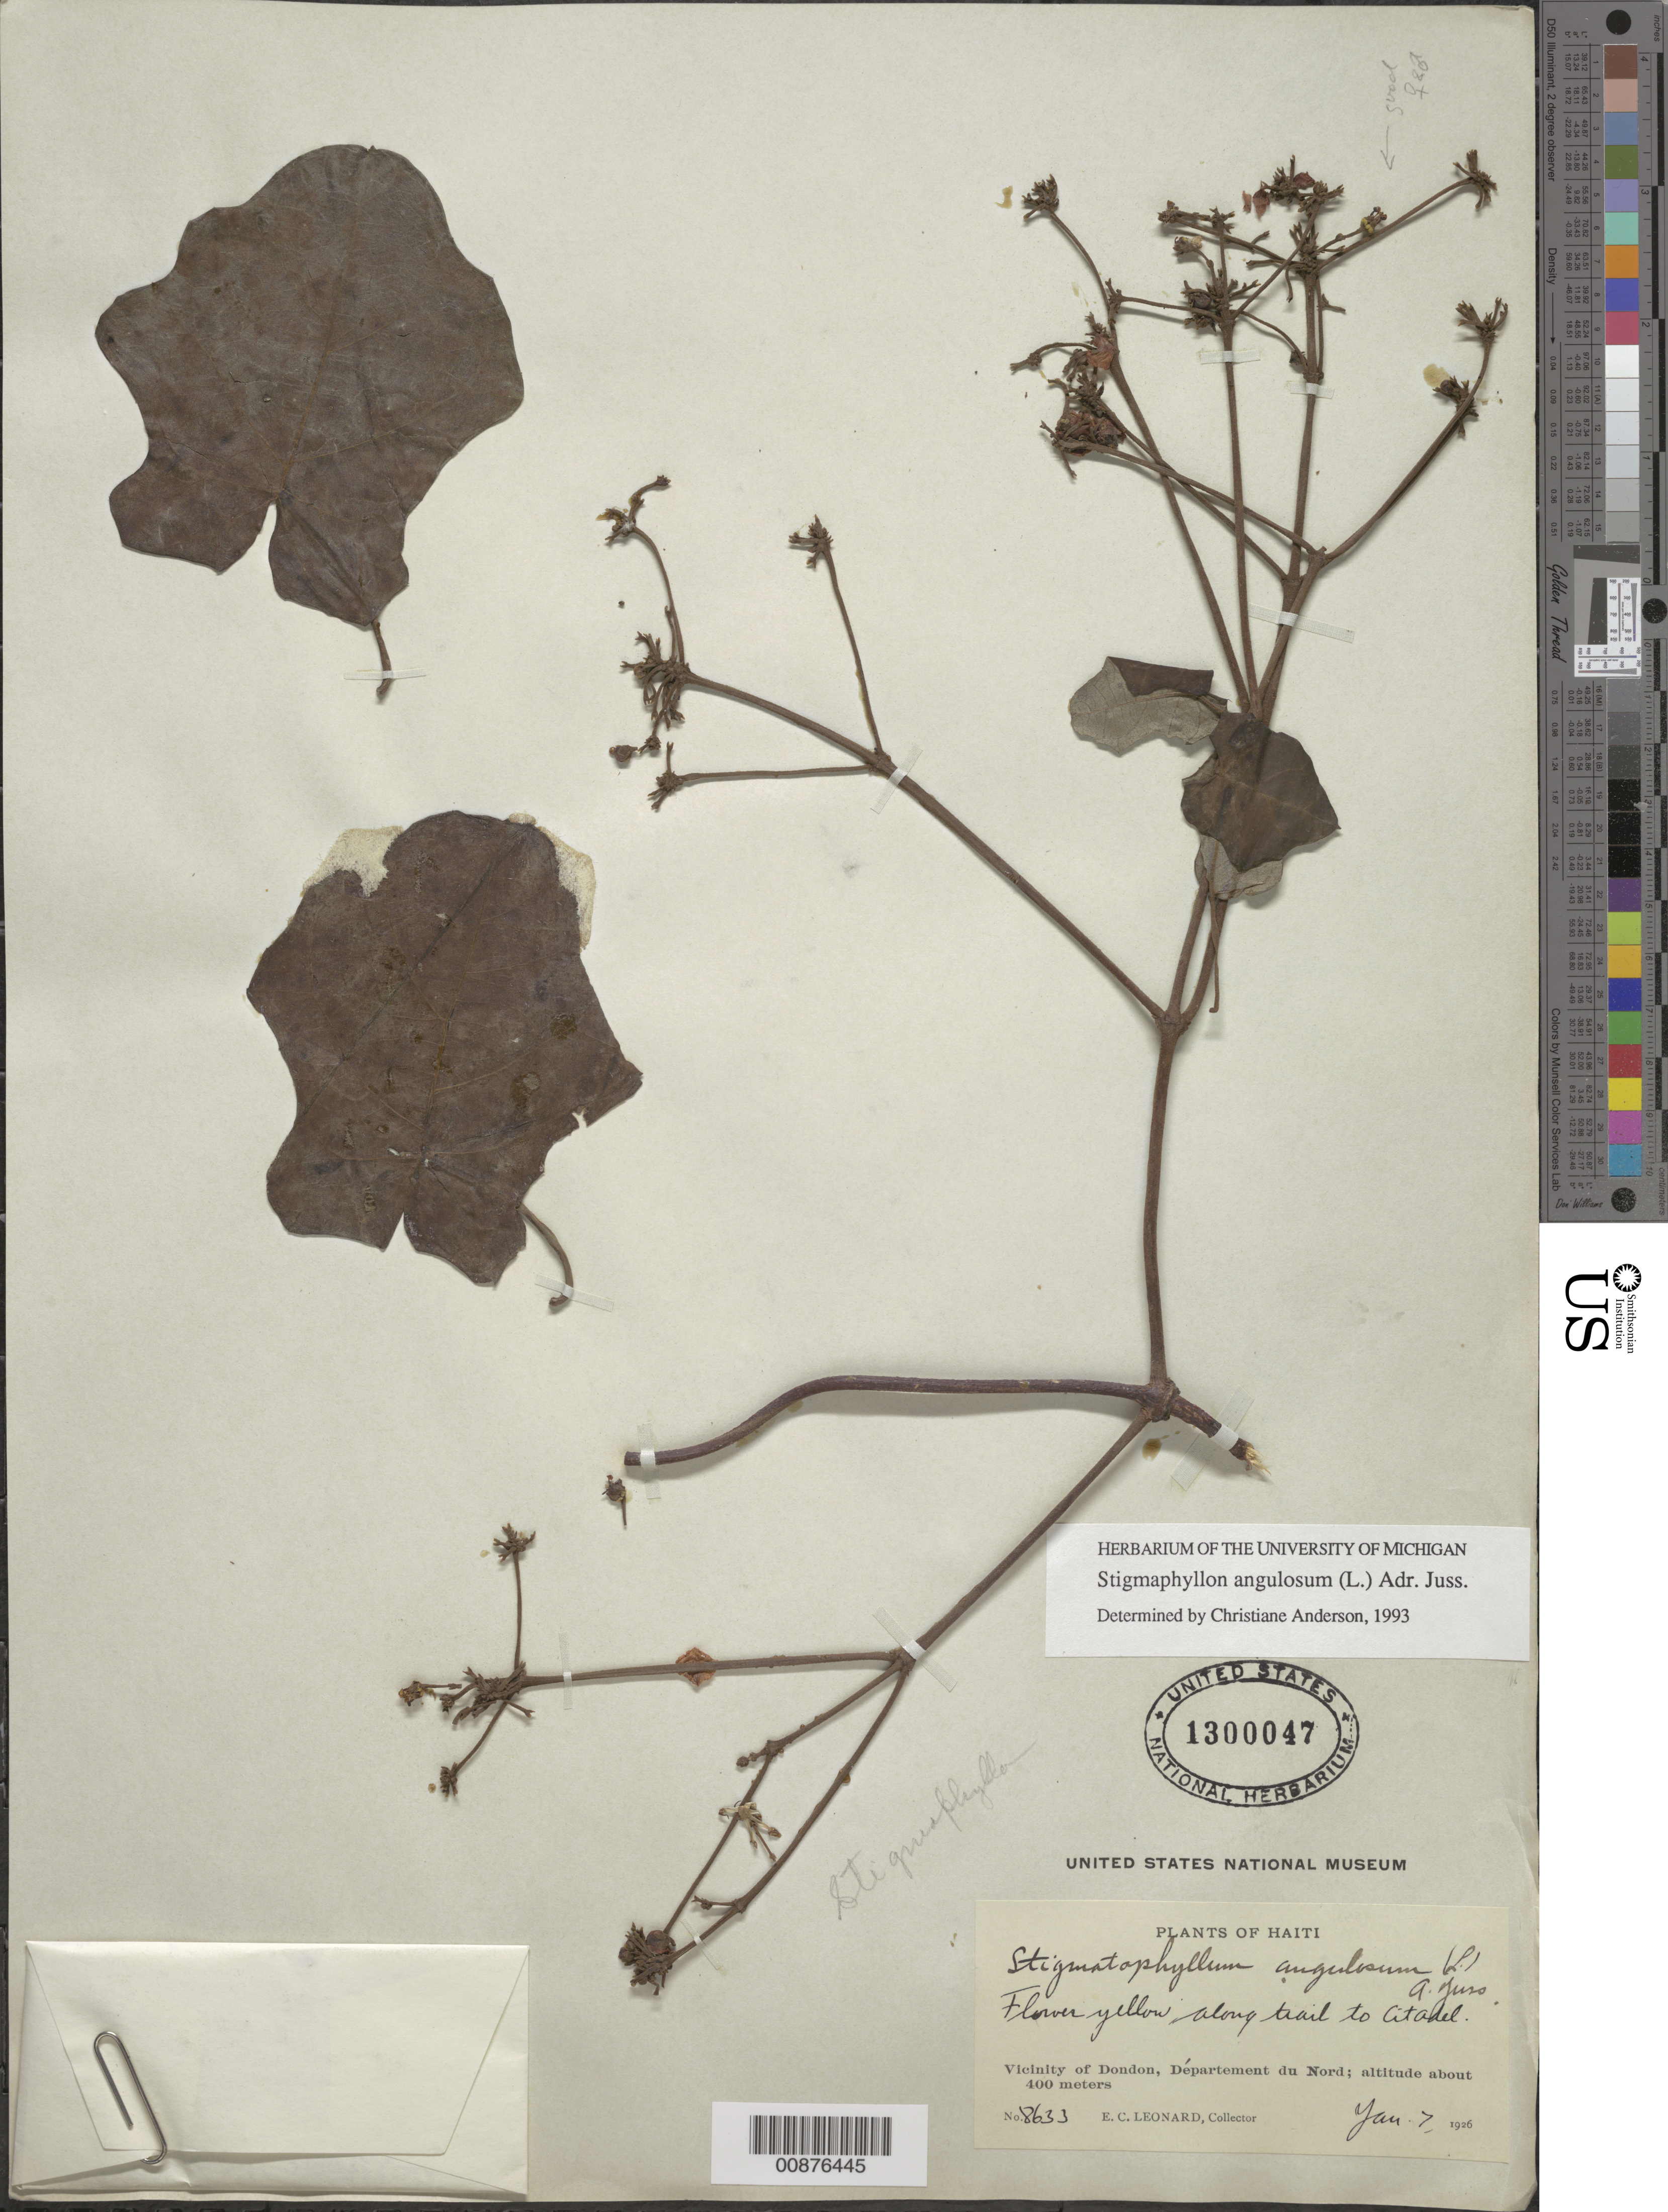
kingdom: Plantae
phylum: Tracheophyta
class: Magnoliopsida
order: Malpighiales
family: Malpighiaceae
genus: Stigmaphyllon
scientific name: Stigmaphyllon angulosum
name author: (L.) A. Juss.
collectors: E. C. Leonard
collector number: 8633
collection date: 1926-01-07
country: Haiti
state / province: Nord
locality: Vicinity of Dondon, along trail to citadel. Département du Nord.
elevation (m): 400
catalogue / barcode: US 1300047